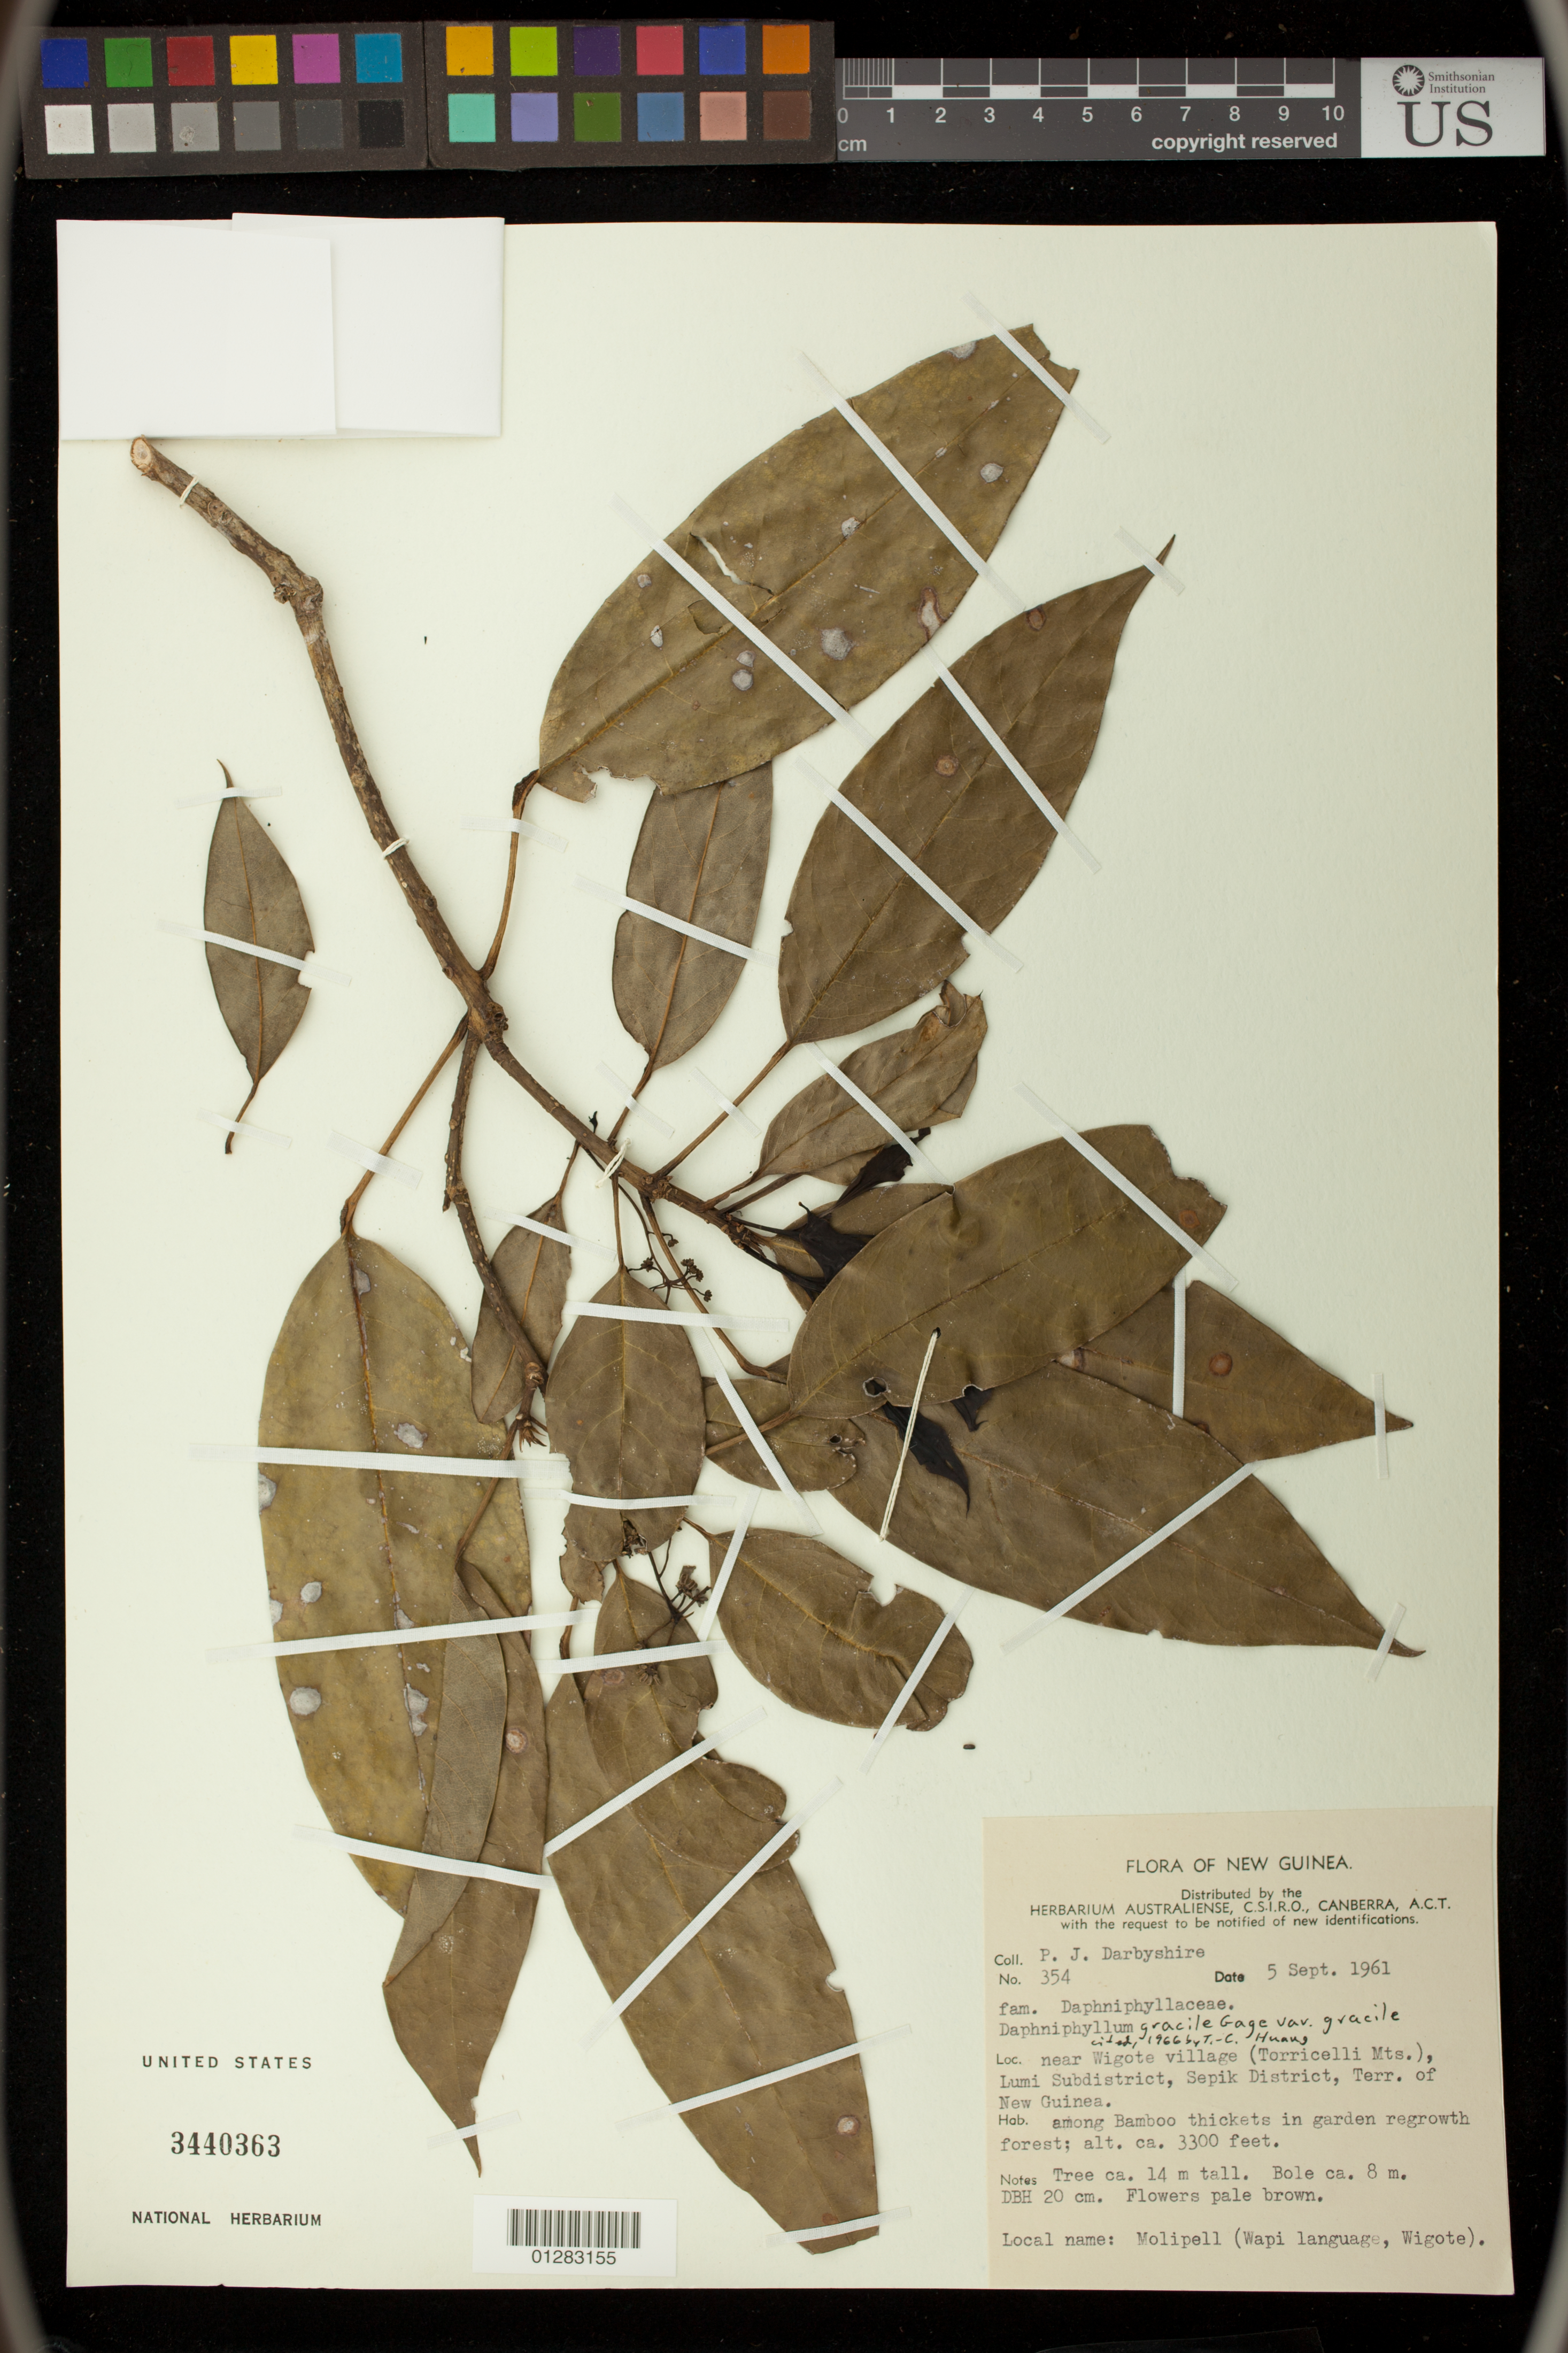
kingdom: Plantae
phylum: Tracheophyta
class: Magnoliopsida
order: Saxifragales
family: Daphniphyllaceae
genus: Daphniphyllum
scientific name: Daphniphyllum gracile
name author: Gage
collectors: P. Darbyshire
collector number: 354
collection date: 1961-09-05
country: Papua New Guinea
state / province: Sandaun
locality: near Wigote village (Torricelli Mts.), Lumi Subdistrict, Sepik District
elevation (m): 1006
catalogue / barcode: US 3440363